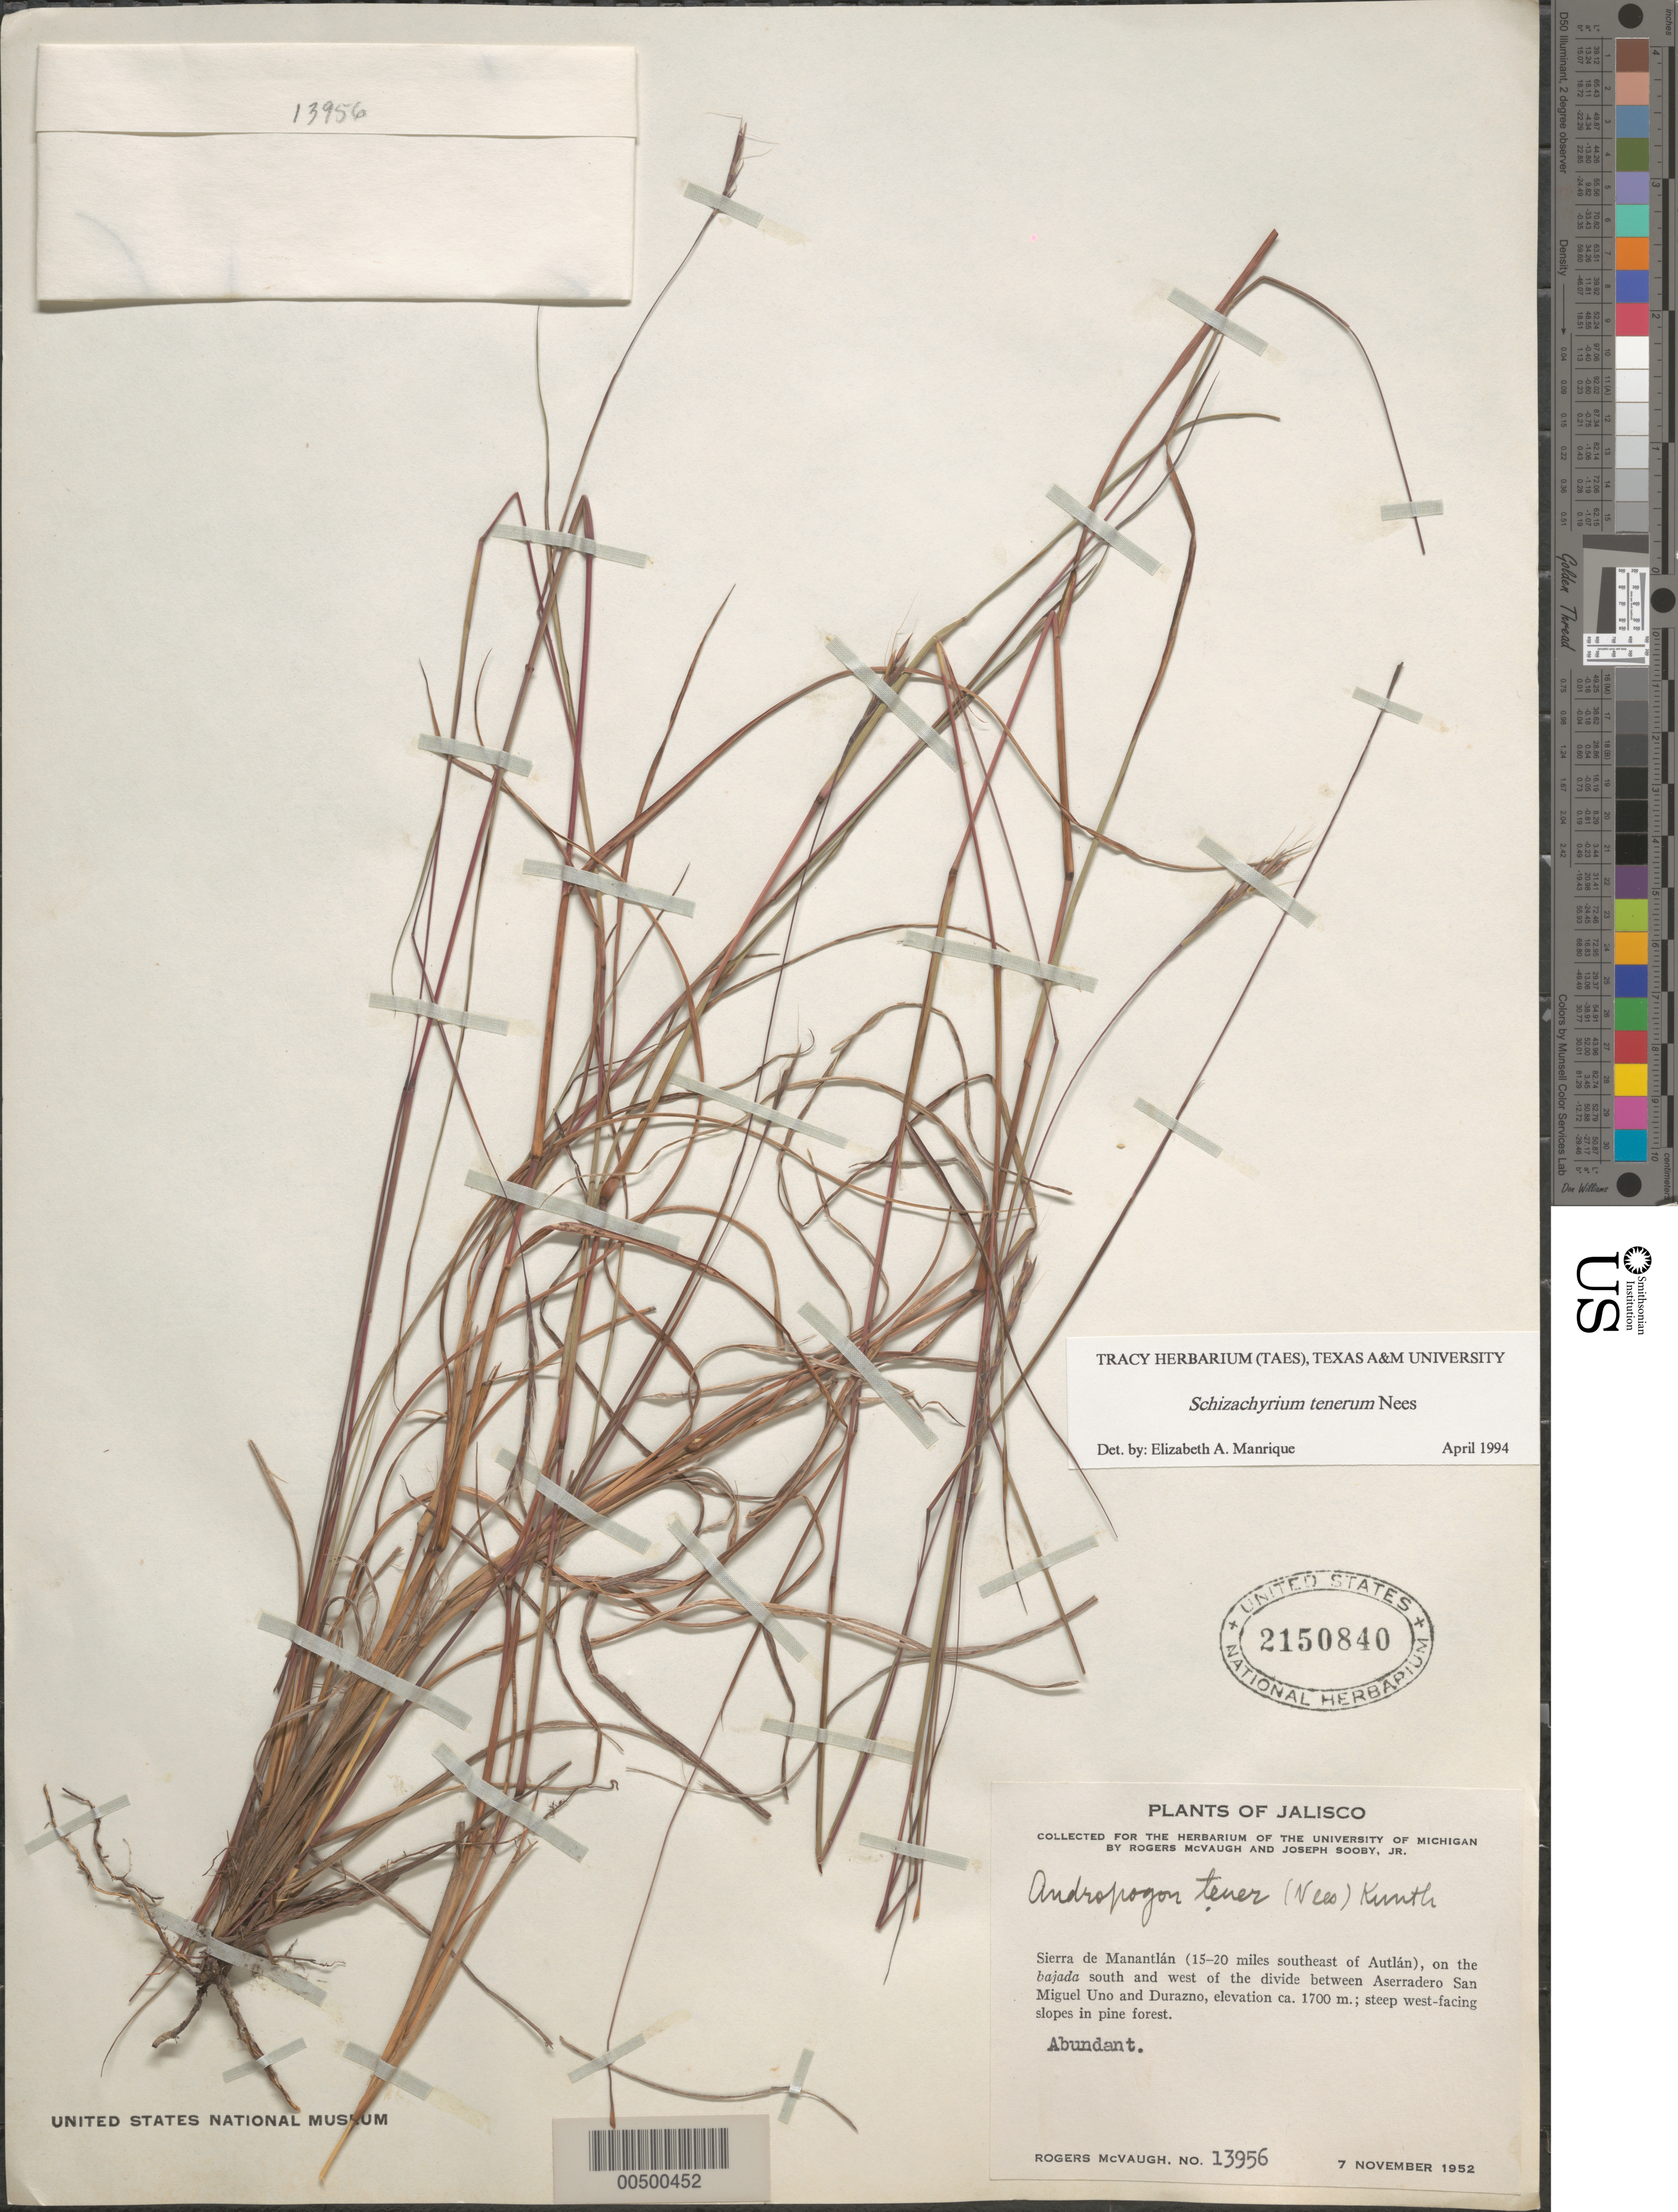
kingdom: Plantae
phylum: Tracheophyta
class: Liliopsida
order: Poales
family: Poaceae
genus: Schizachyrium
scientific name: Schizachyrium tenerum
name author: Nees in Mart.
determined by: Manrique, E. A.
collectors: R. McVaugh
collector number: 13956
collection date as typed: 7 Nov 1952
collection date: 1952-11-07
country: Mexico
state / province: Jalisco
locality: Sierra de Manantlán (15-20 mi SE of Autlán), SW of the divide between Aserradero San Miguel Uno & Durazno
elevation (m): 1700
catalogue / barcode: US 2150840